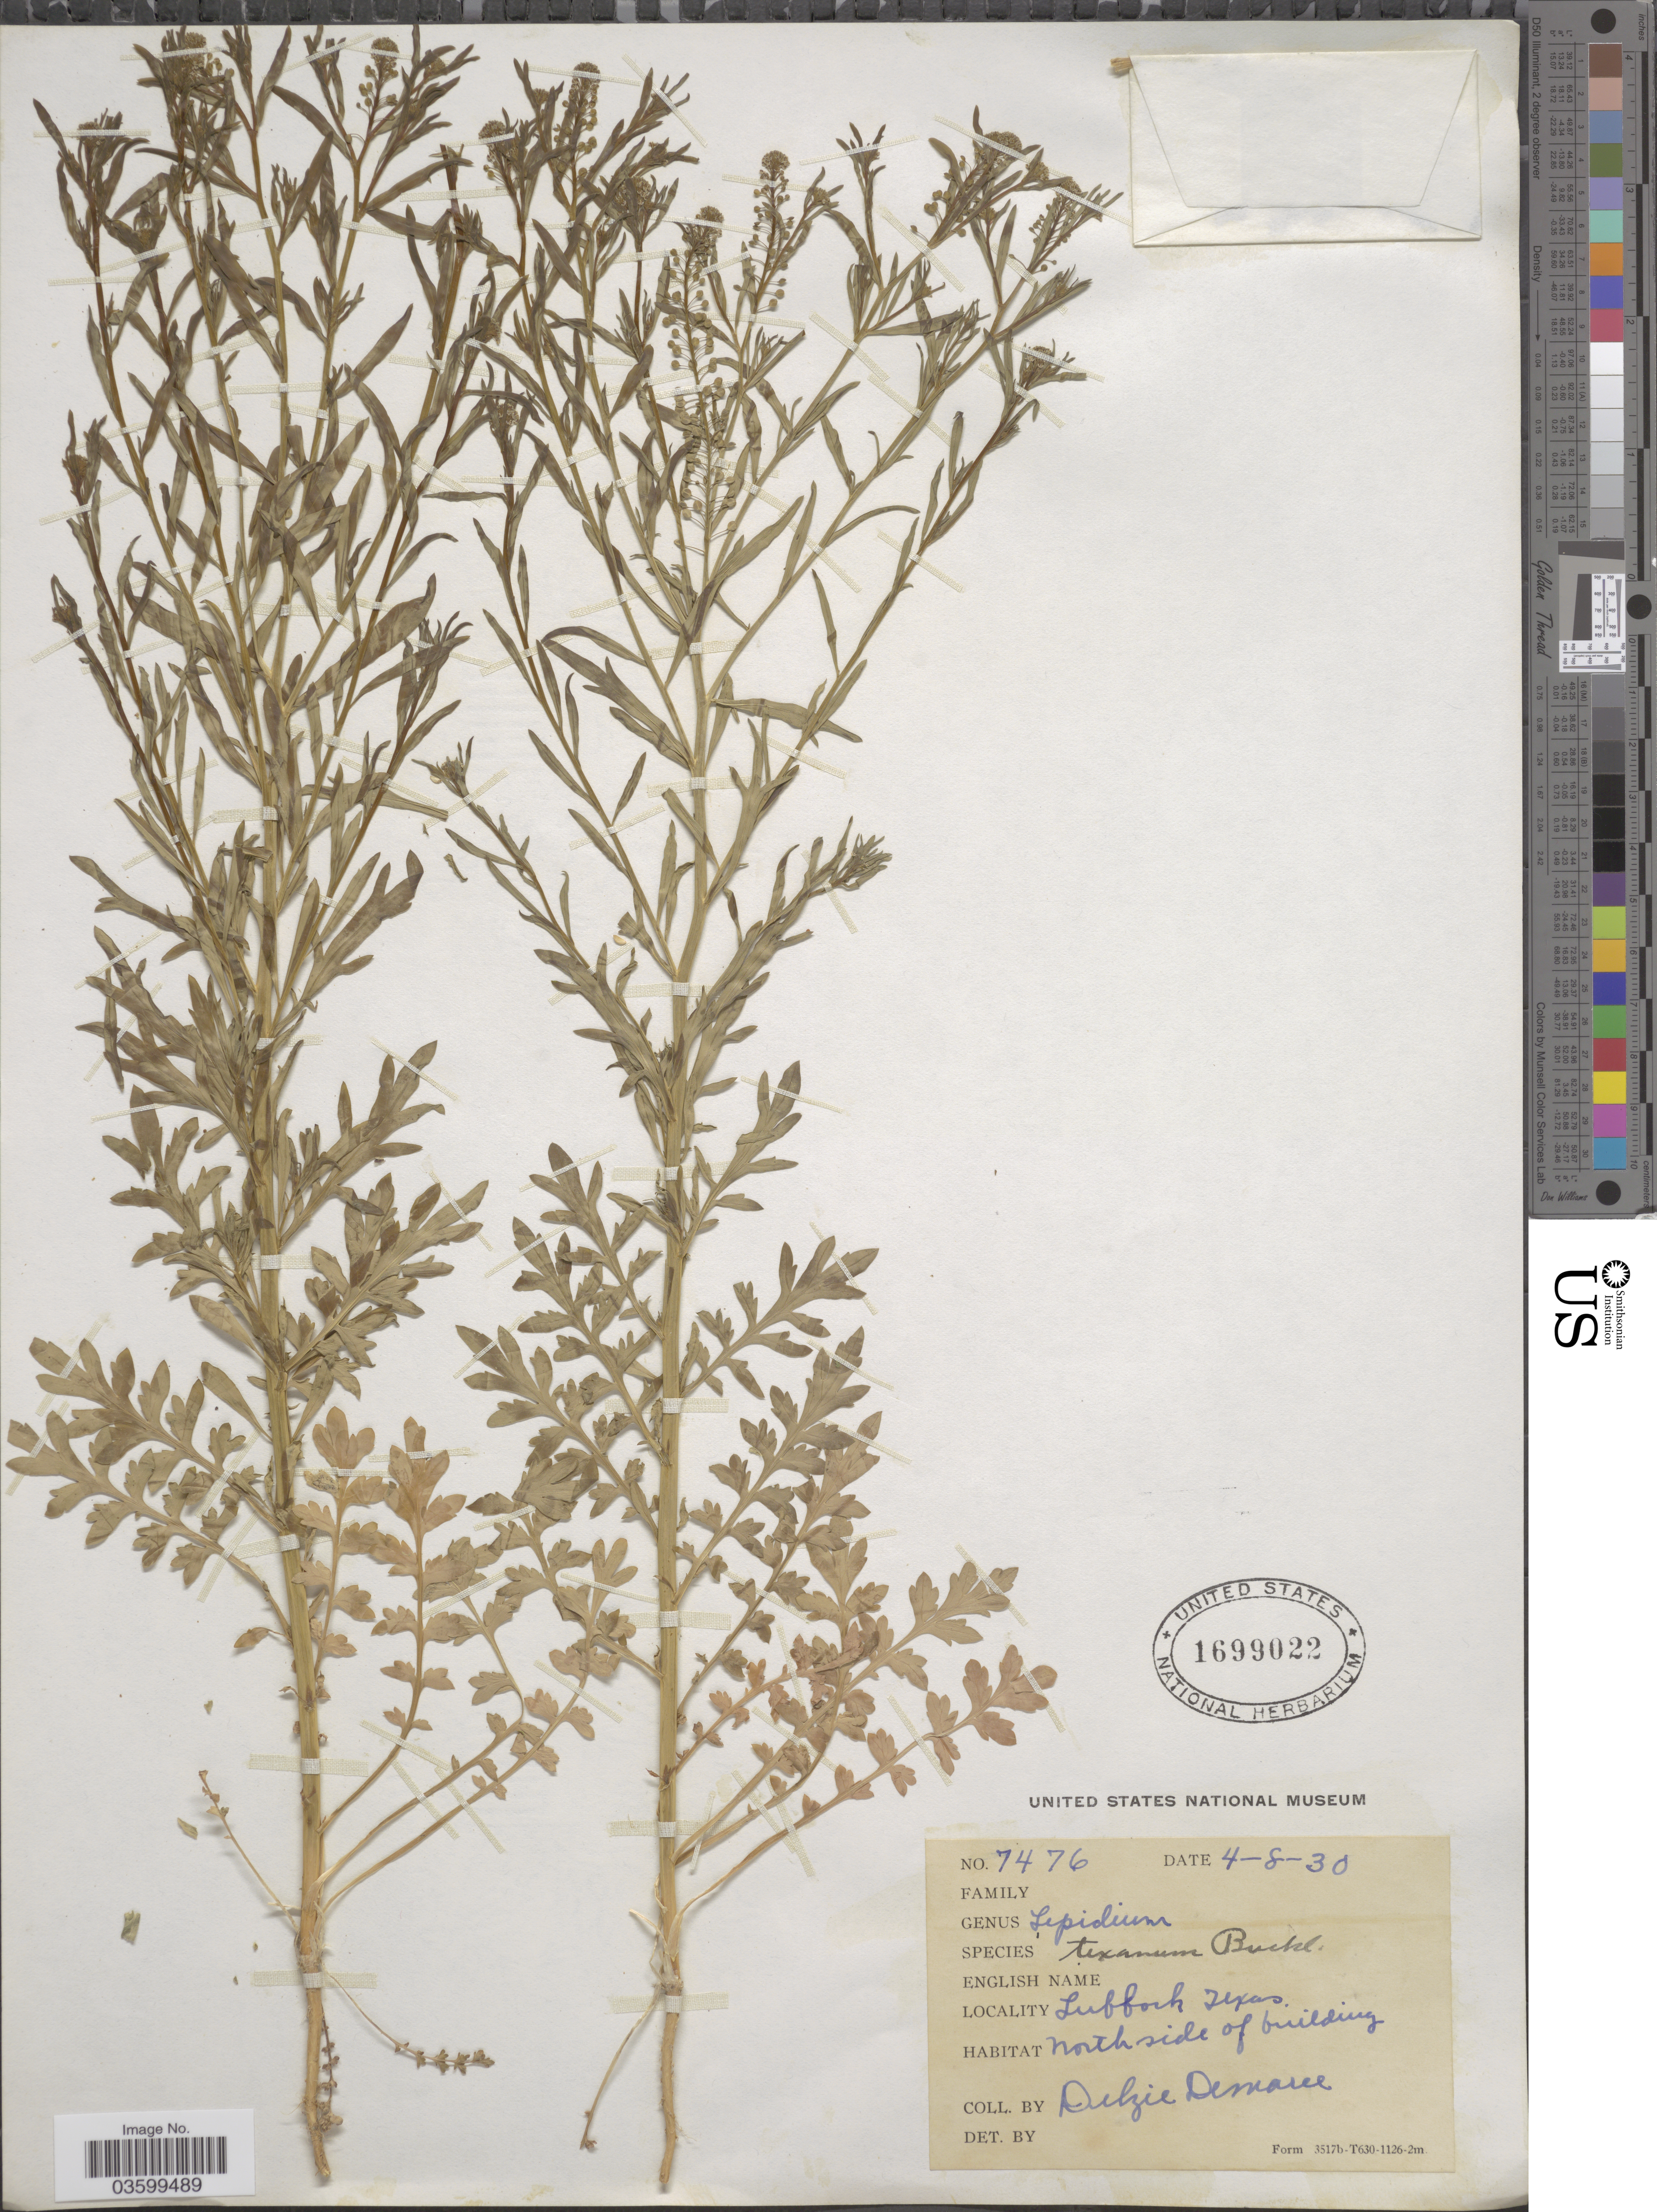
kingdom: Plantae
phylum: Tracheophyta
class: Magnoliopsida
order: Brassicales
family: Brassicaceae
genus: Lepidium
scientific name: Lepidium virginicum var. pubescens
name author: (Greene) C.L. Hitchc.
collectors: D. Demaree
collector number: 7476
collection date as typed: Transcribed d/m/y: 8/4/30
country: United States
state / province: Texas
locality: Lubbock. North side of building.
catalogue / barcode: US 1699022